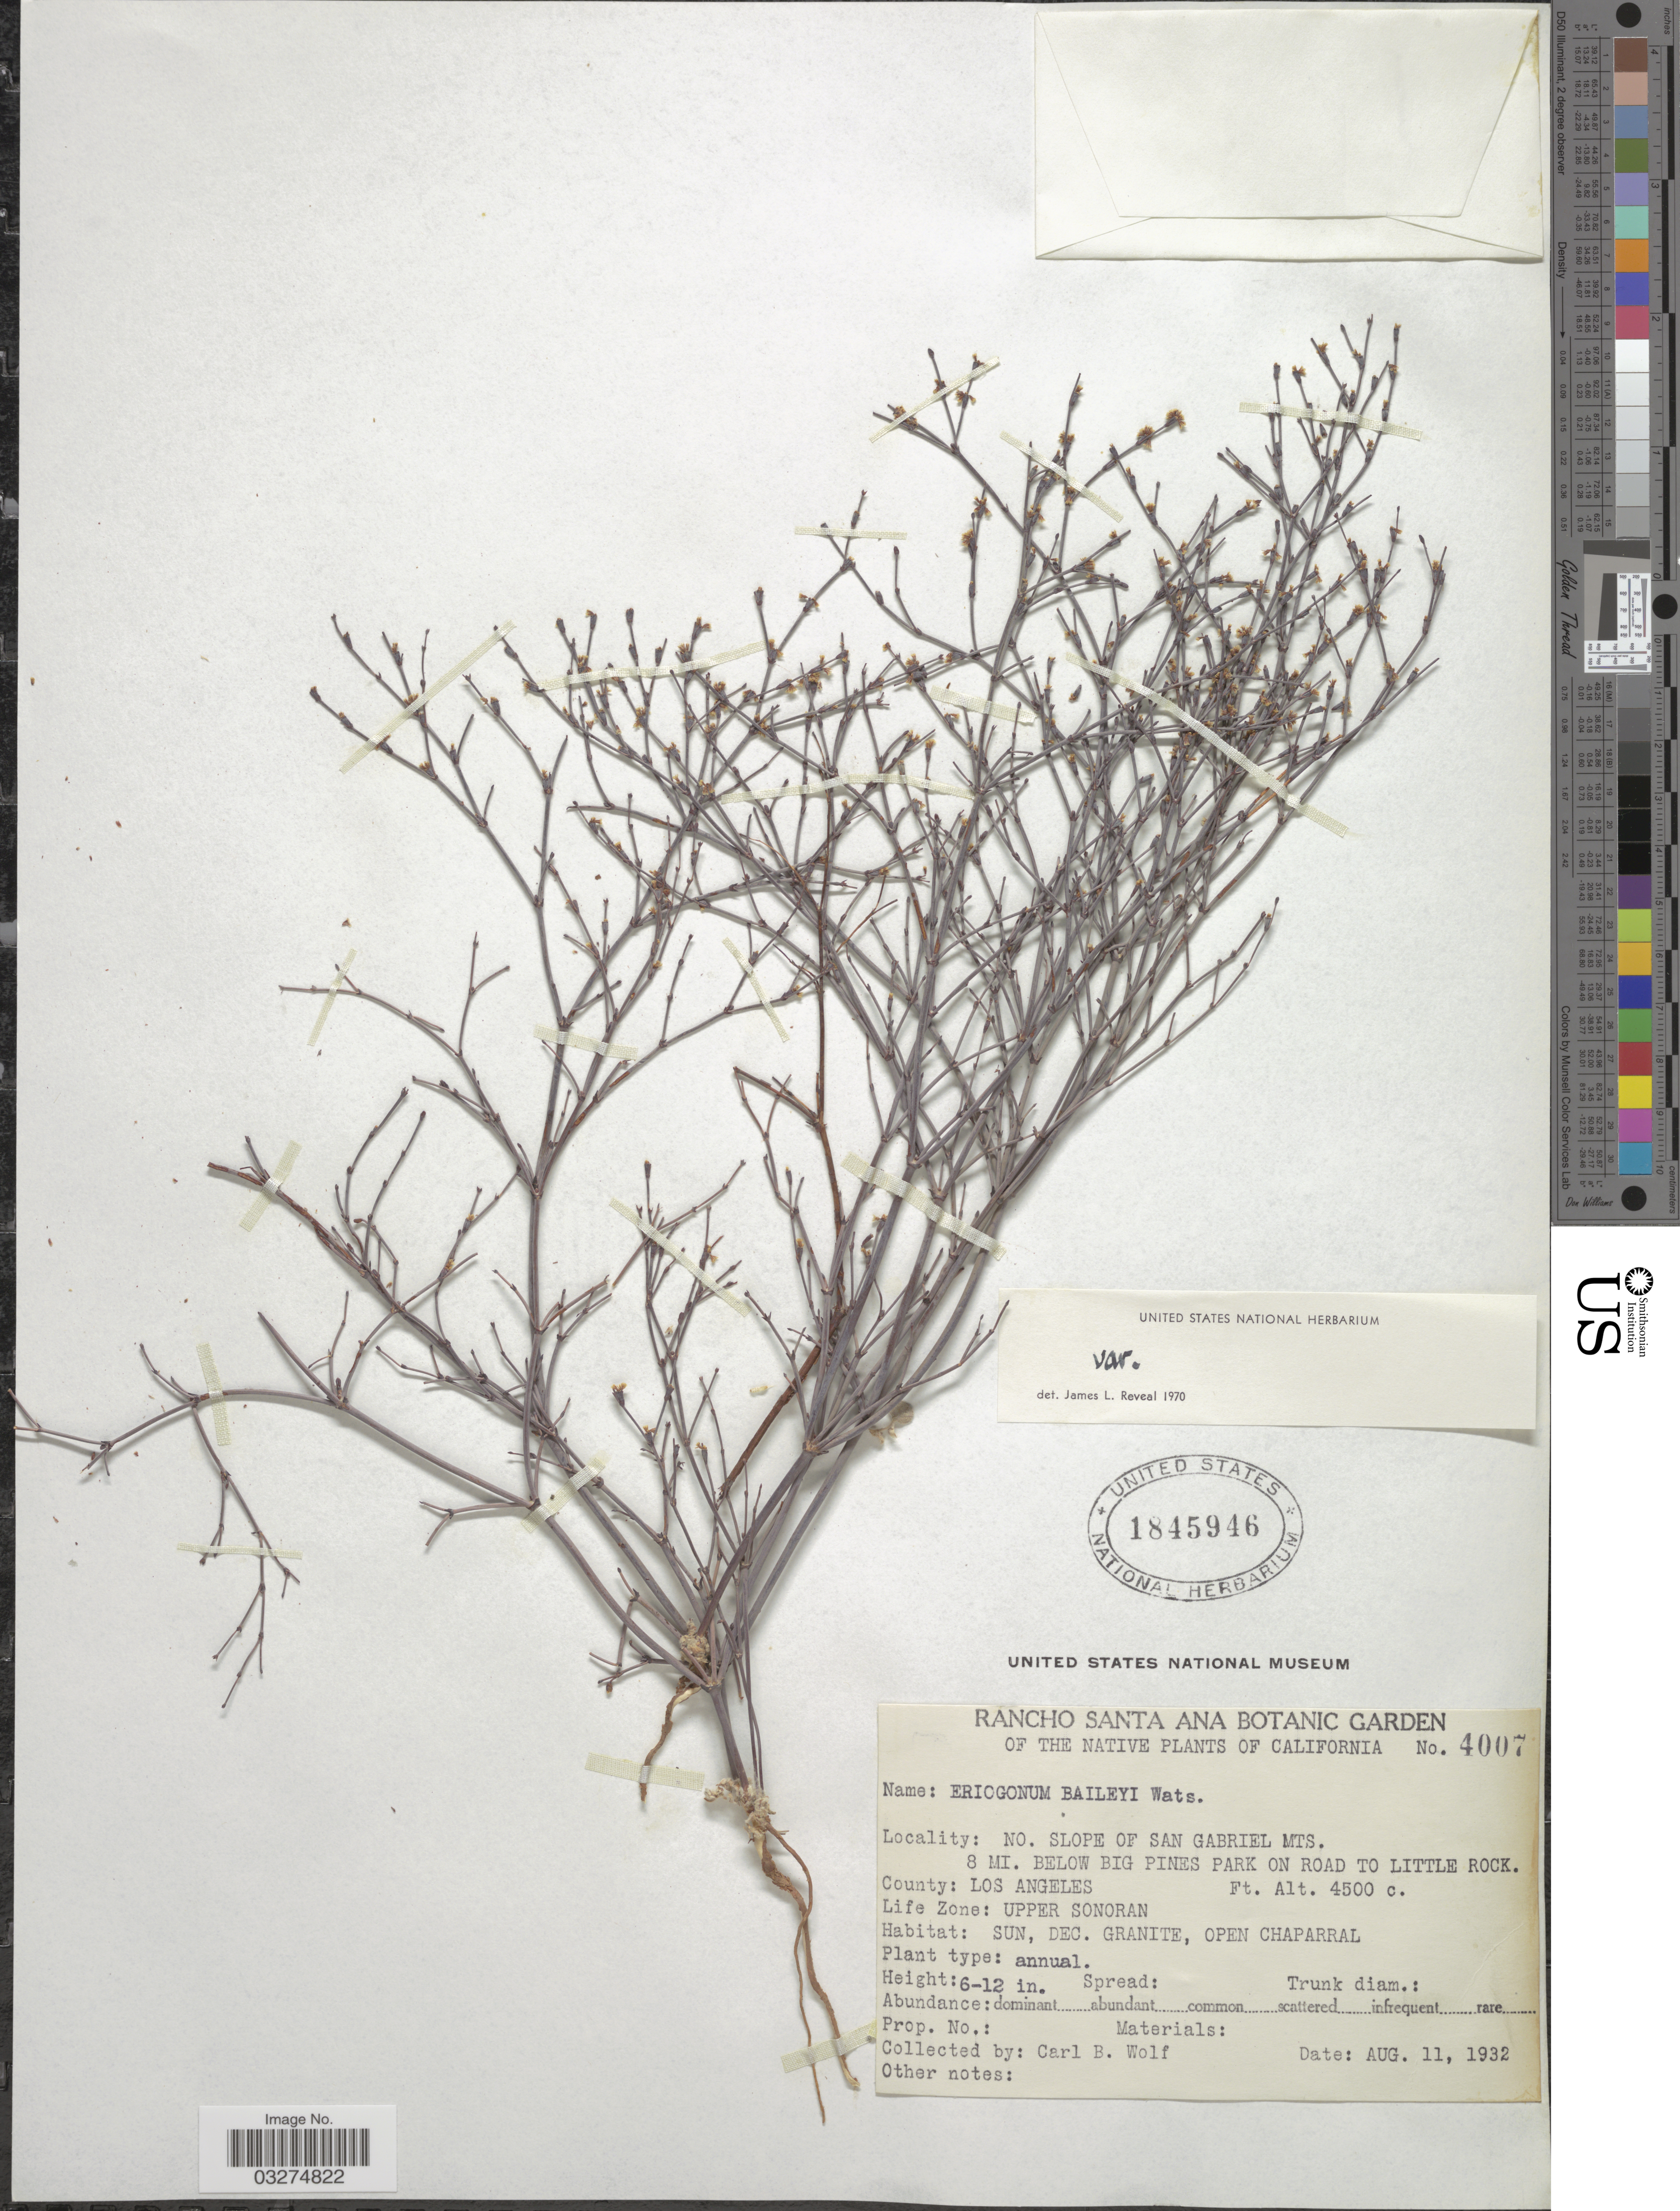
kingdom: Plantae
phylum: Tracheophyta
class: Magnoliopsida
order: Caryophyllales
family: Polygonaceae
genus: Eriogonum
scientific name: Eriogonum baileyi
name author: S. Watson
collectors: C. B. Wolf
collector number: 4007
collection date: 1932-08-11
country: United States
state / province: California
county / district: Los Angeles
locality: No. slope of San Gabriel Mts. 8 mi. below Big Pines Park on road to Little Rock. County: Los Angeles. Life Zone: Upper Sonoran.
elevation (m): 1372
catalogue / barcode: US 1845946